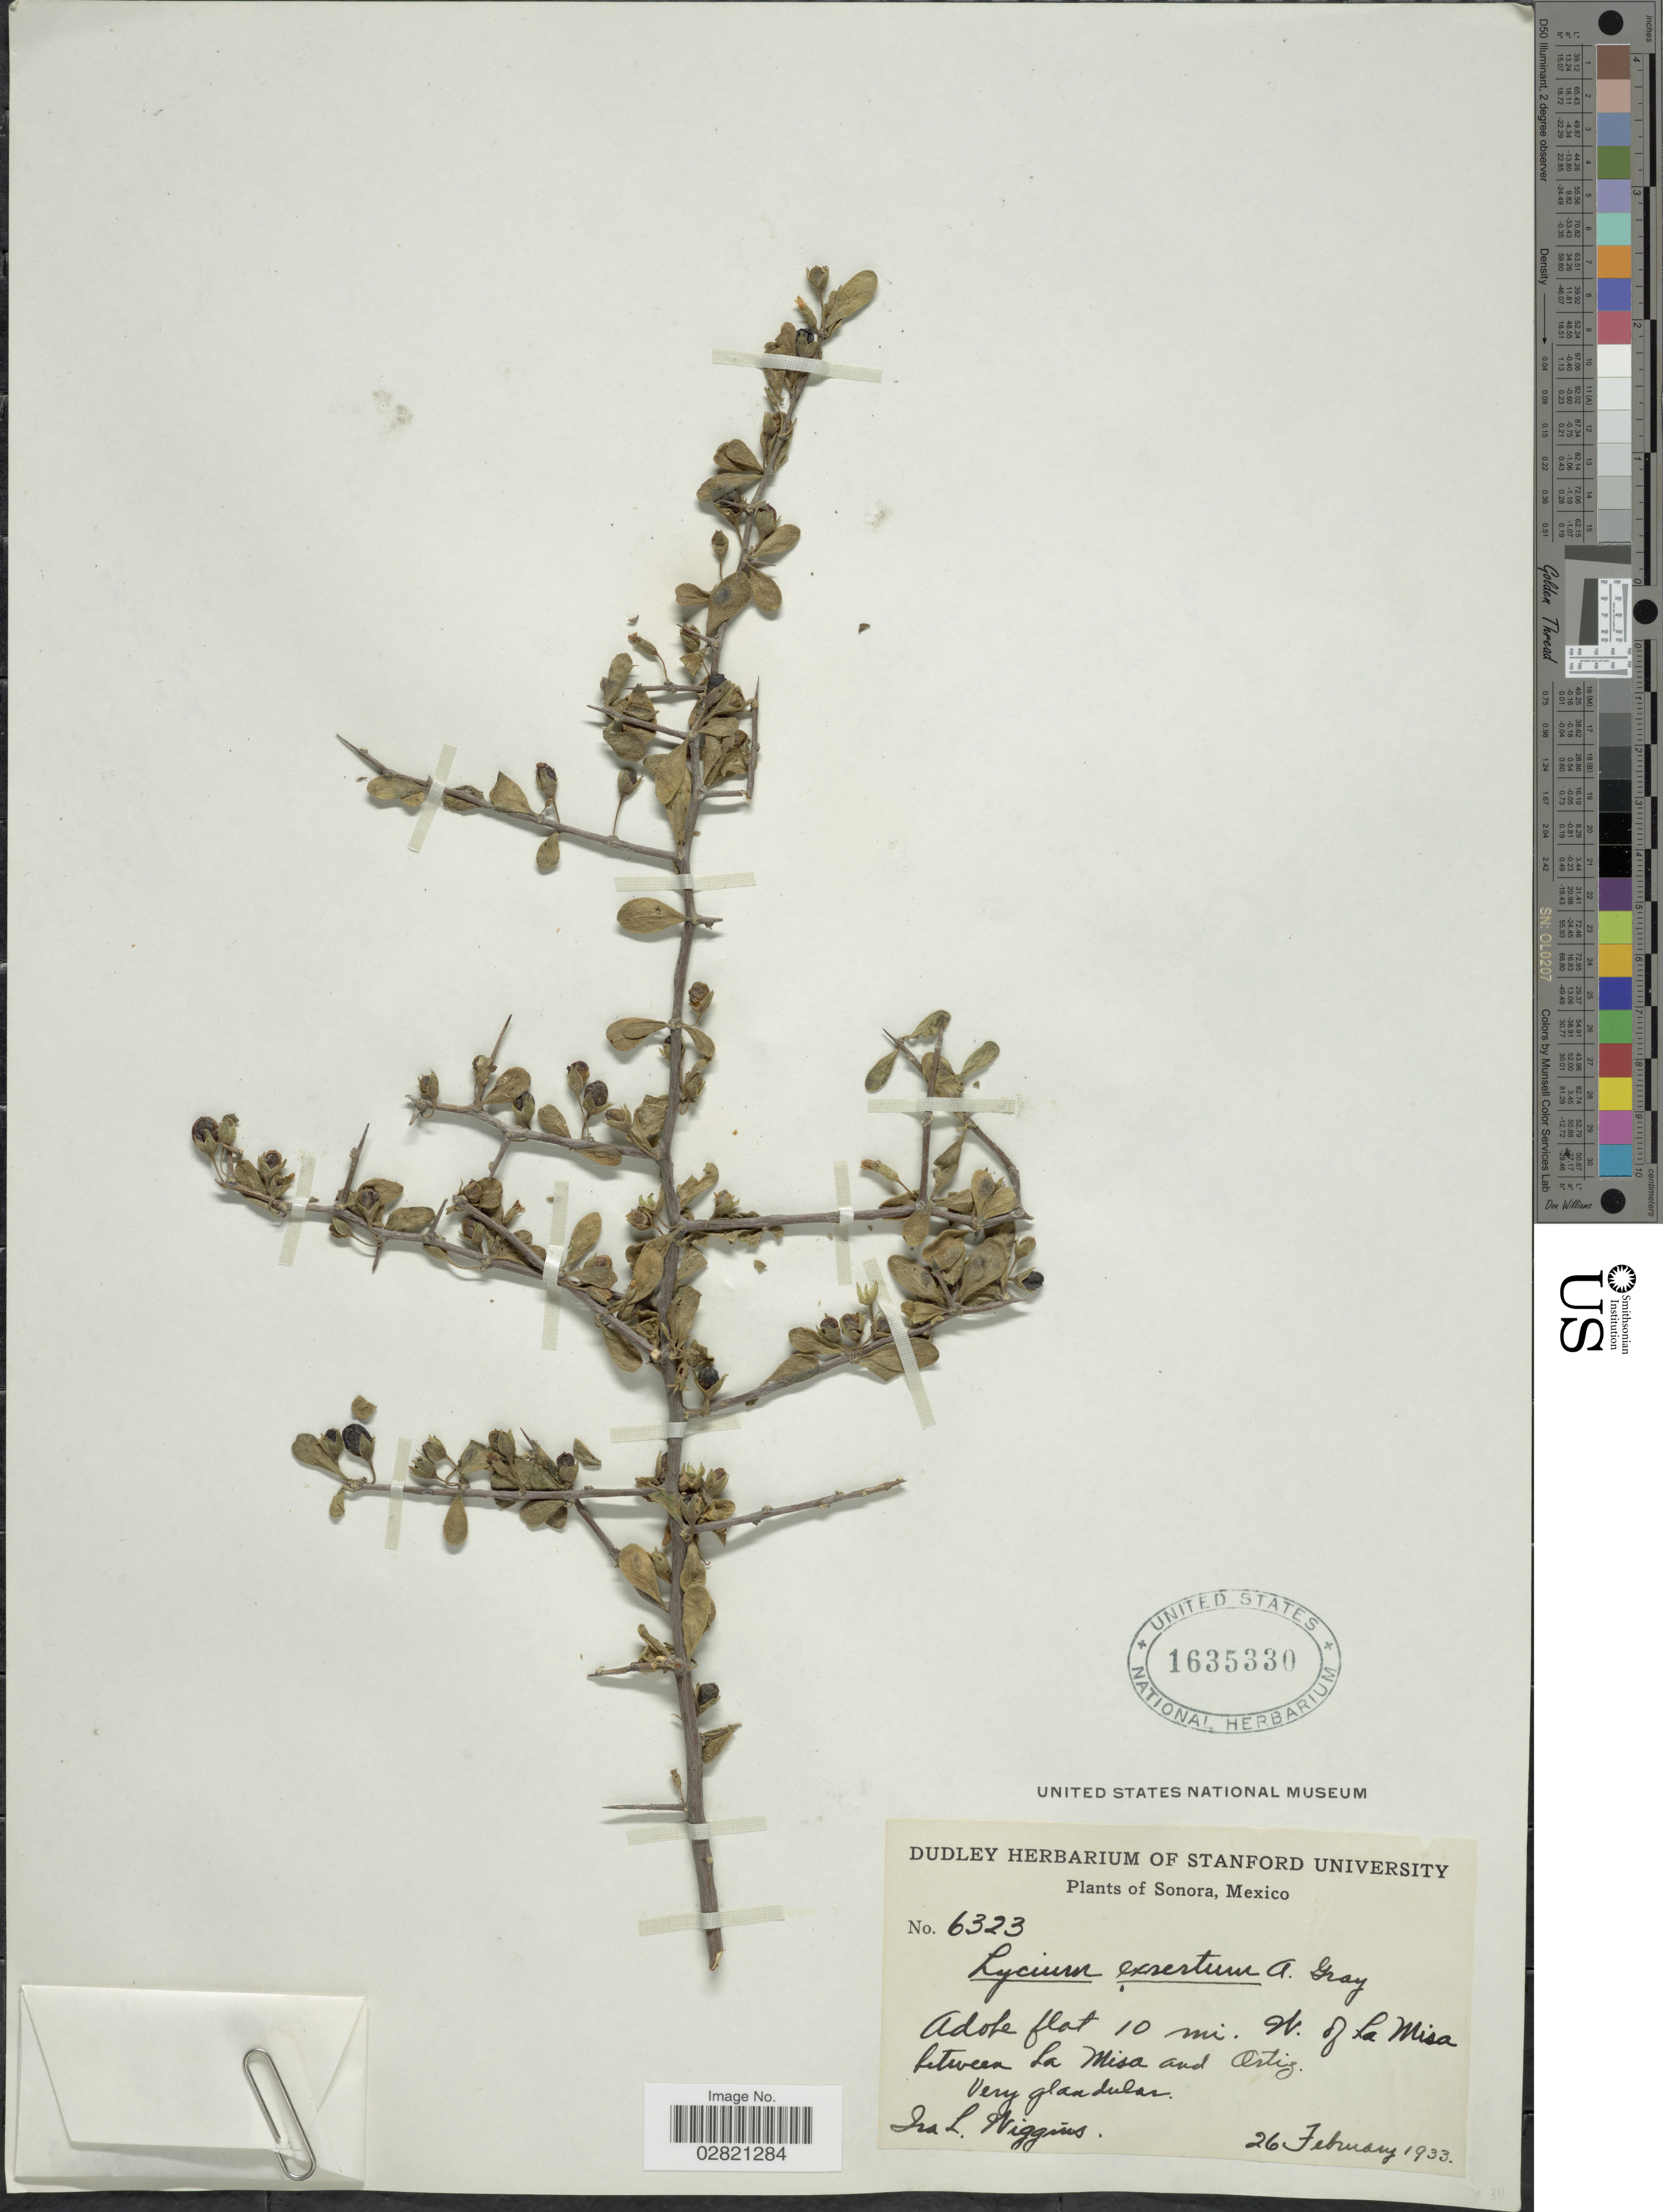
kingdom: Plantae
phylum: Tracheophyta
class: Magnoliopsida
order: Solanales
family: Solanaceae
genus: Lycium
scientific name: Lycium exsertum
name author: A. Gray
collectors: I. L. Wiggins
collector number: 6323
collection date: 1933-02-26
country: Mexico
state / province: Sonora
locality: Adobe flat 10 mi. W. of the La Misa between La Misa and Ortiz.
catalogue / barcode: US 1635330